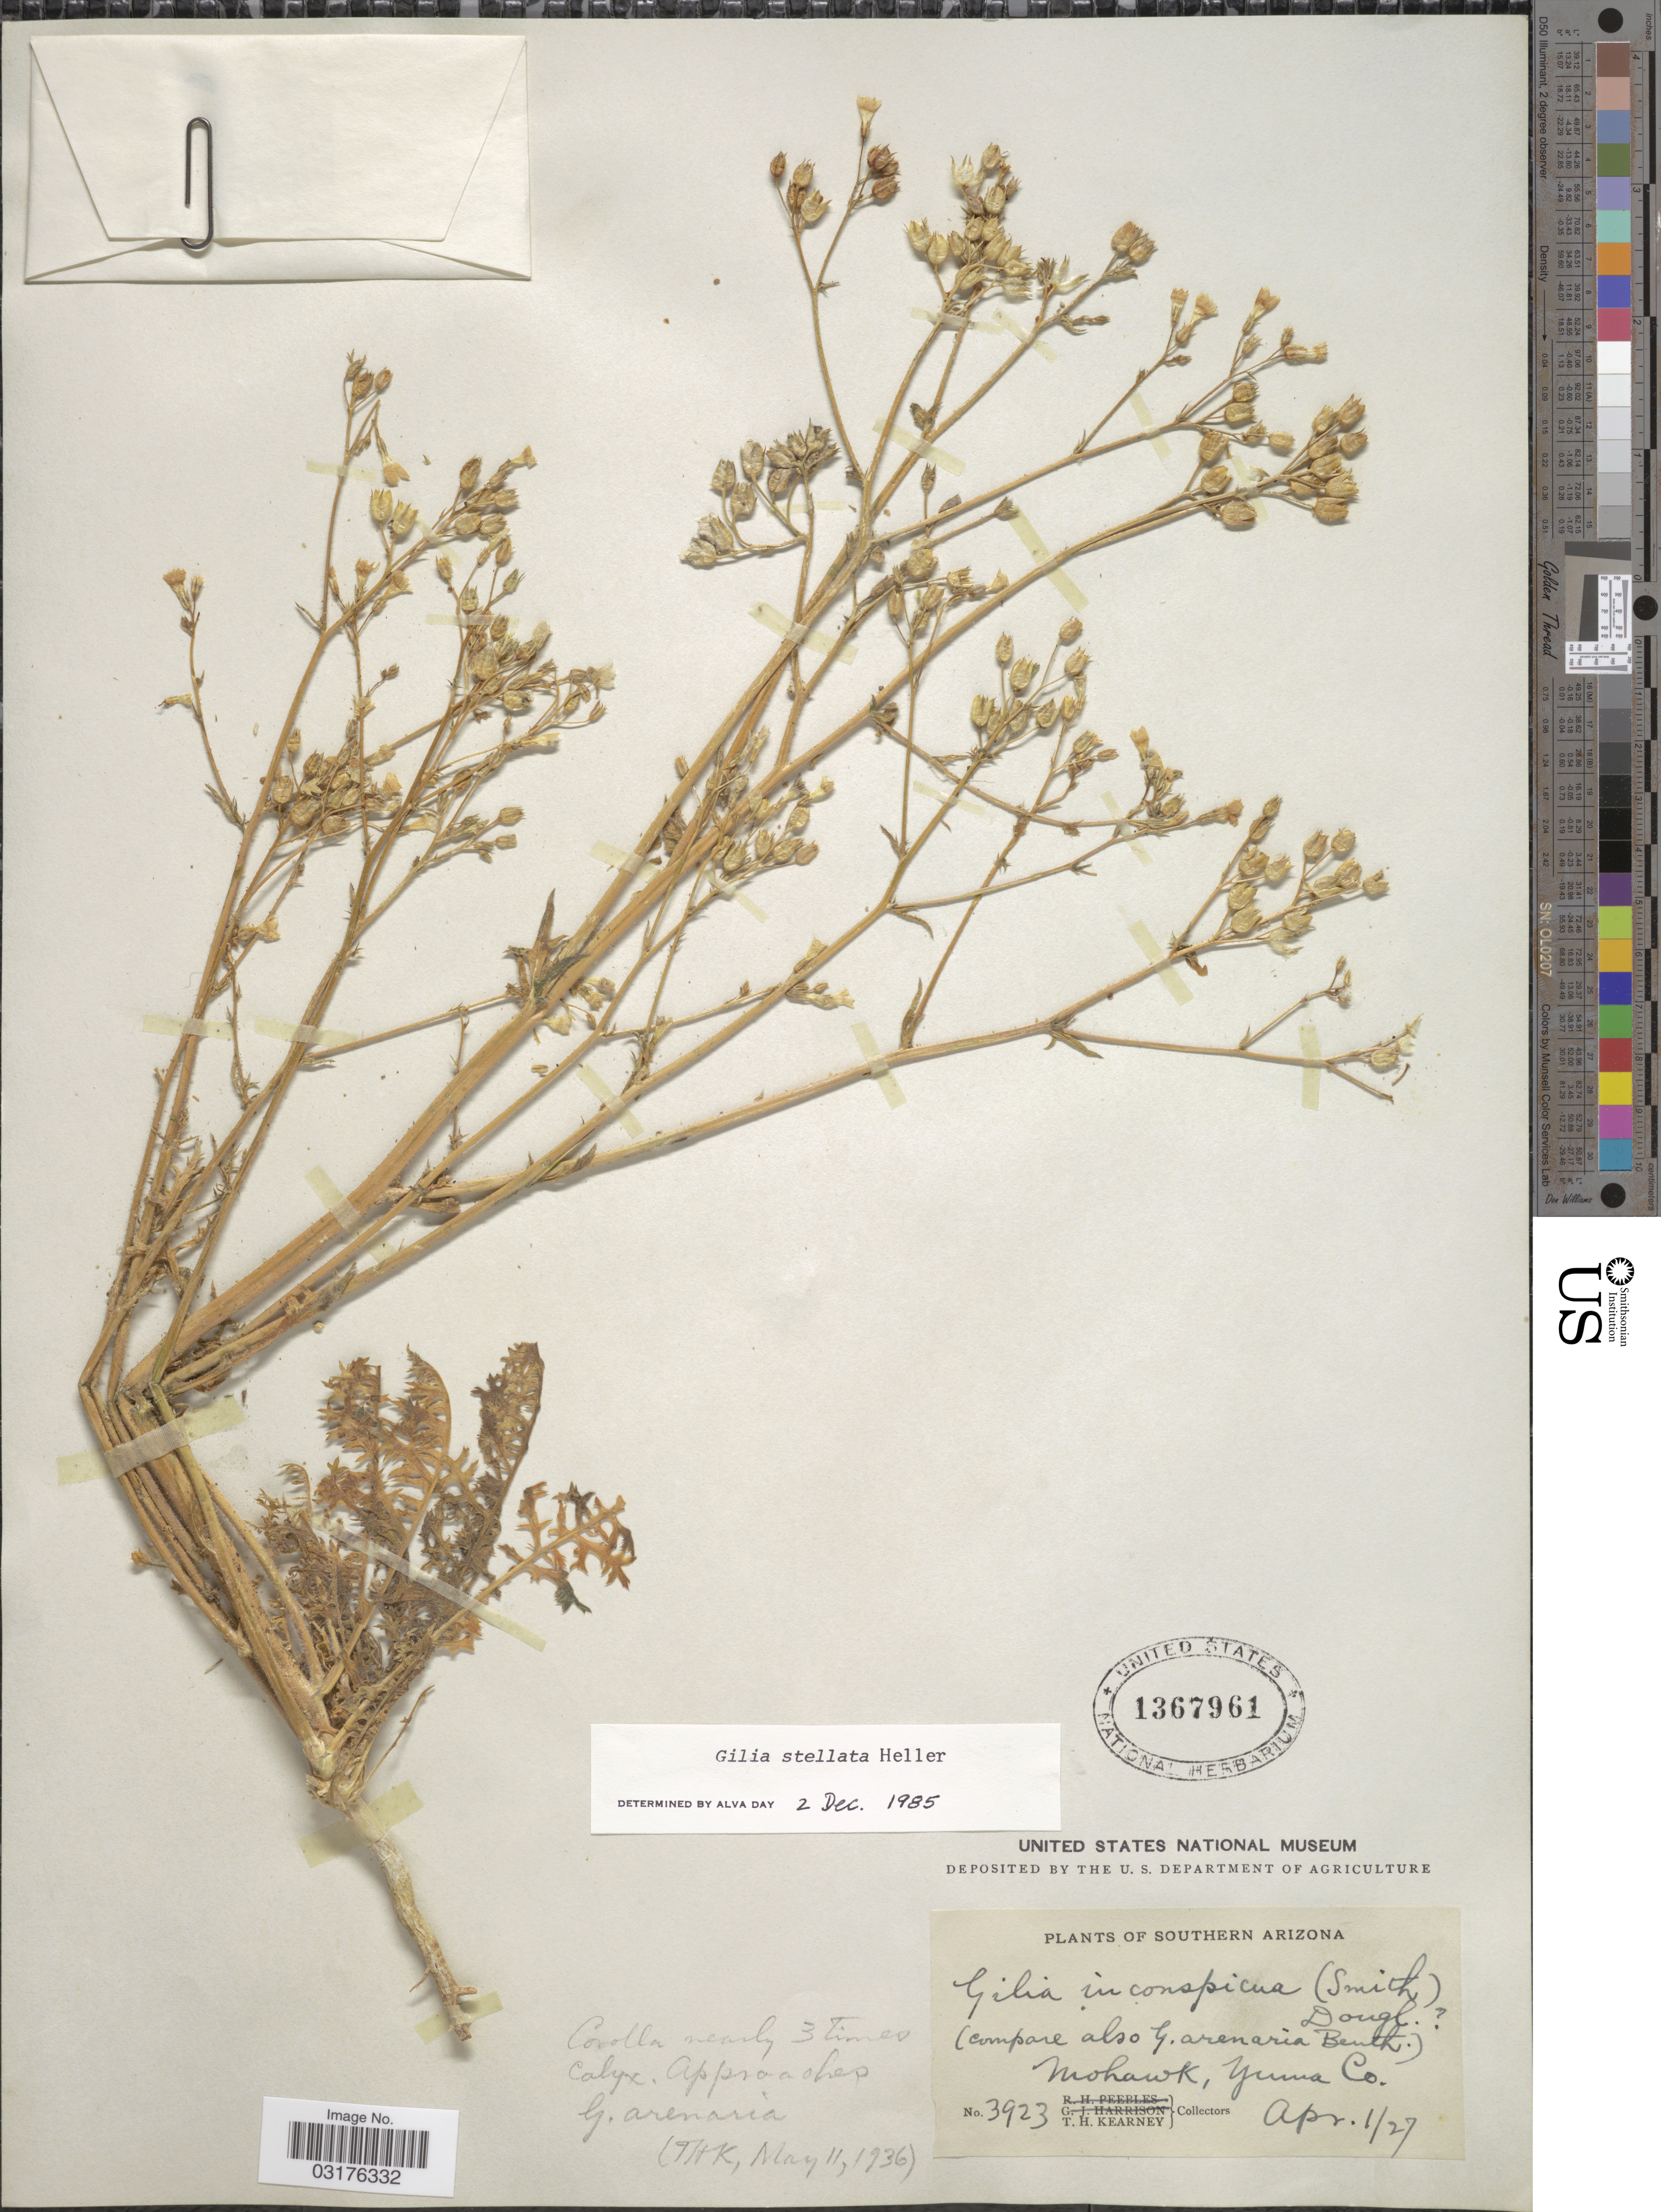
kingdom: Plantae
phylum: Tracheophyta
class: Magnoliopsida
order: Ericales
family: Polemoniaceae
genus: Gilia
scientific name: Gilia stellata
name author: A. Heller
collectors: T. H. Kearney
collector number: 3923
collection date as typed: Transcribed d/m/y: 1/4/27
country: United States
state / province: Arizona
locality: Southern Arizona, Mohawk, Yuma Co.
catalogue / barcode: US 1367961